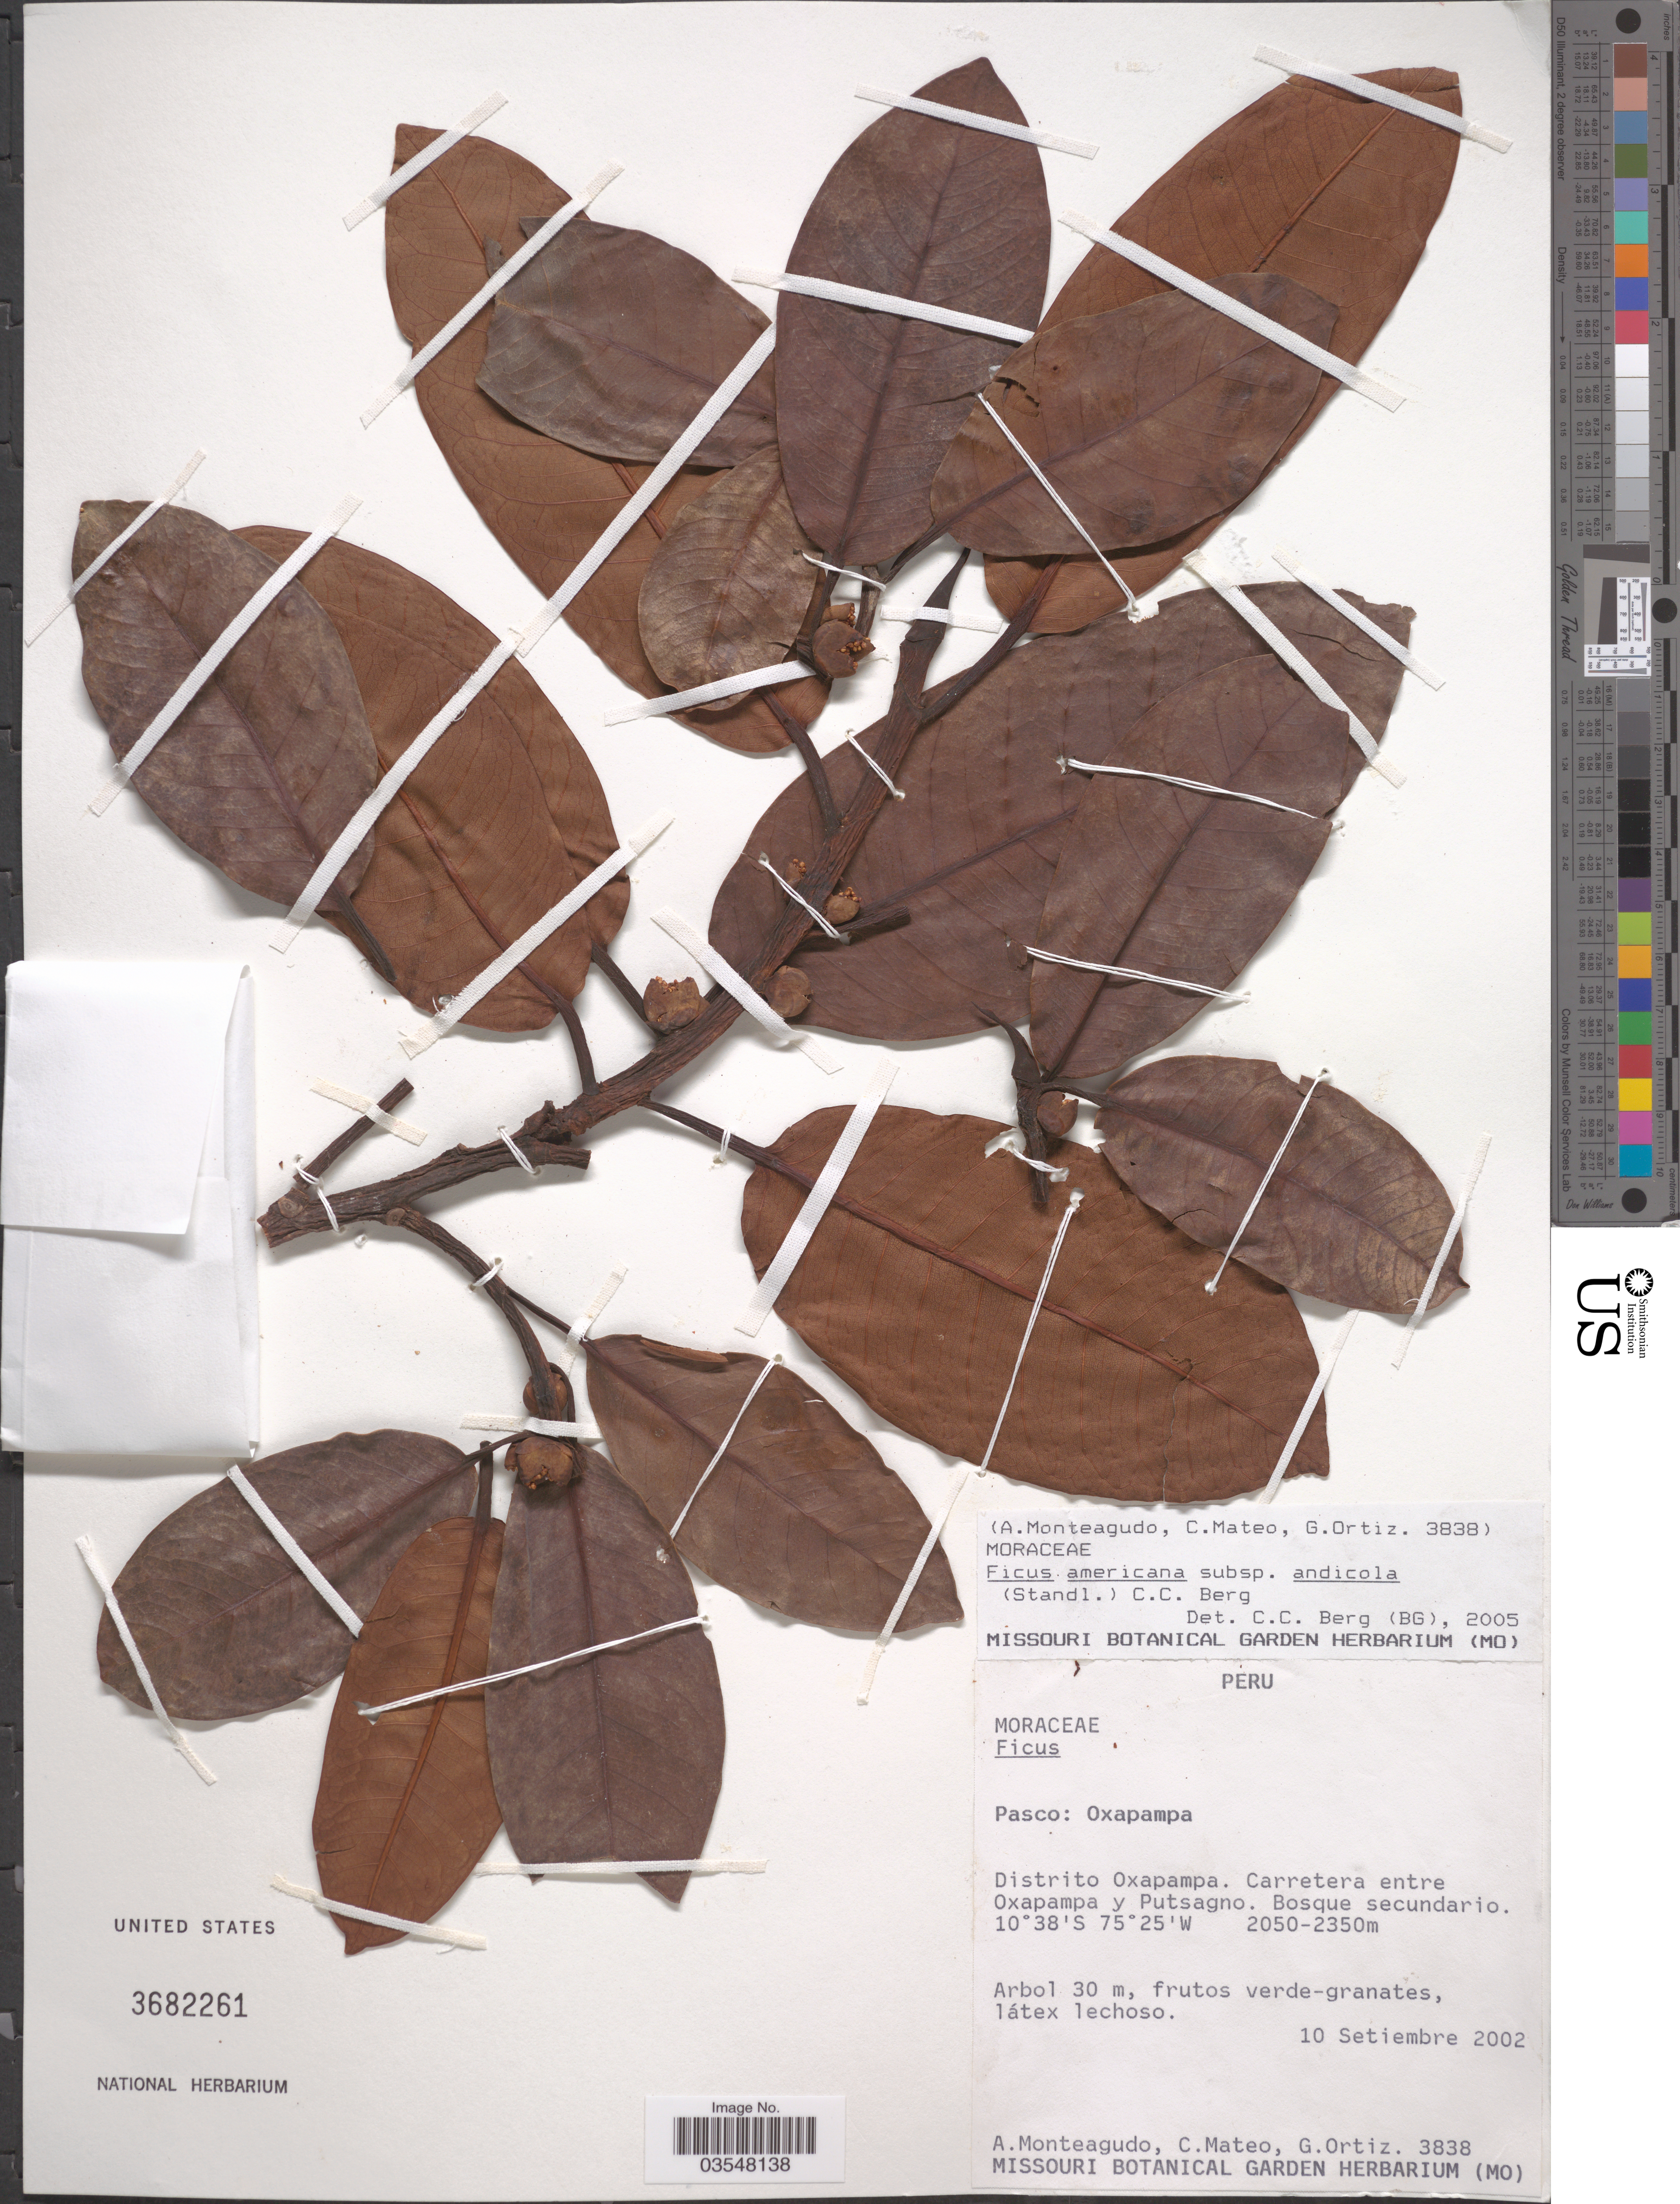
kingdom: Plantae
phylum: Tracheophyta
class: Magnoliopsida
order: Rosales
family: Moraceae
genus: Ficus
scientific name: Ficus americana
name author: Aubl.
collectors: A. Monteagudo, C. Mateo & G. Ortiz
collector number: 3838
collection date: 2002-09-10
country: Peru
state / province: Pasco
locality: Oxapampa. Distrito Oxapampa. Carretera entre Oxapampa y Putsagno.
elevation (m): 2050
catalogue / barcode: US 3682261